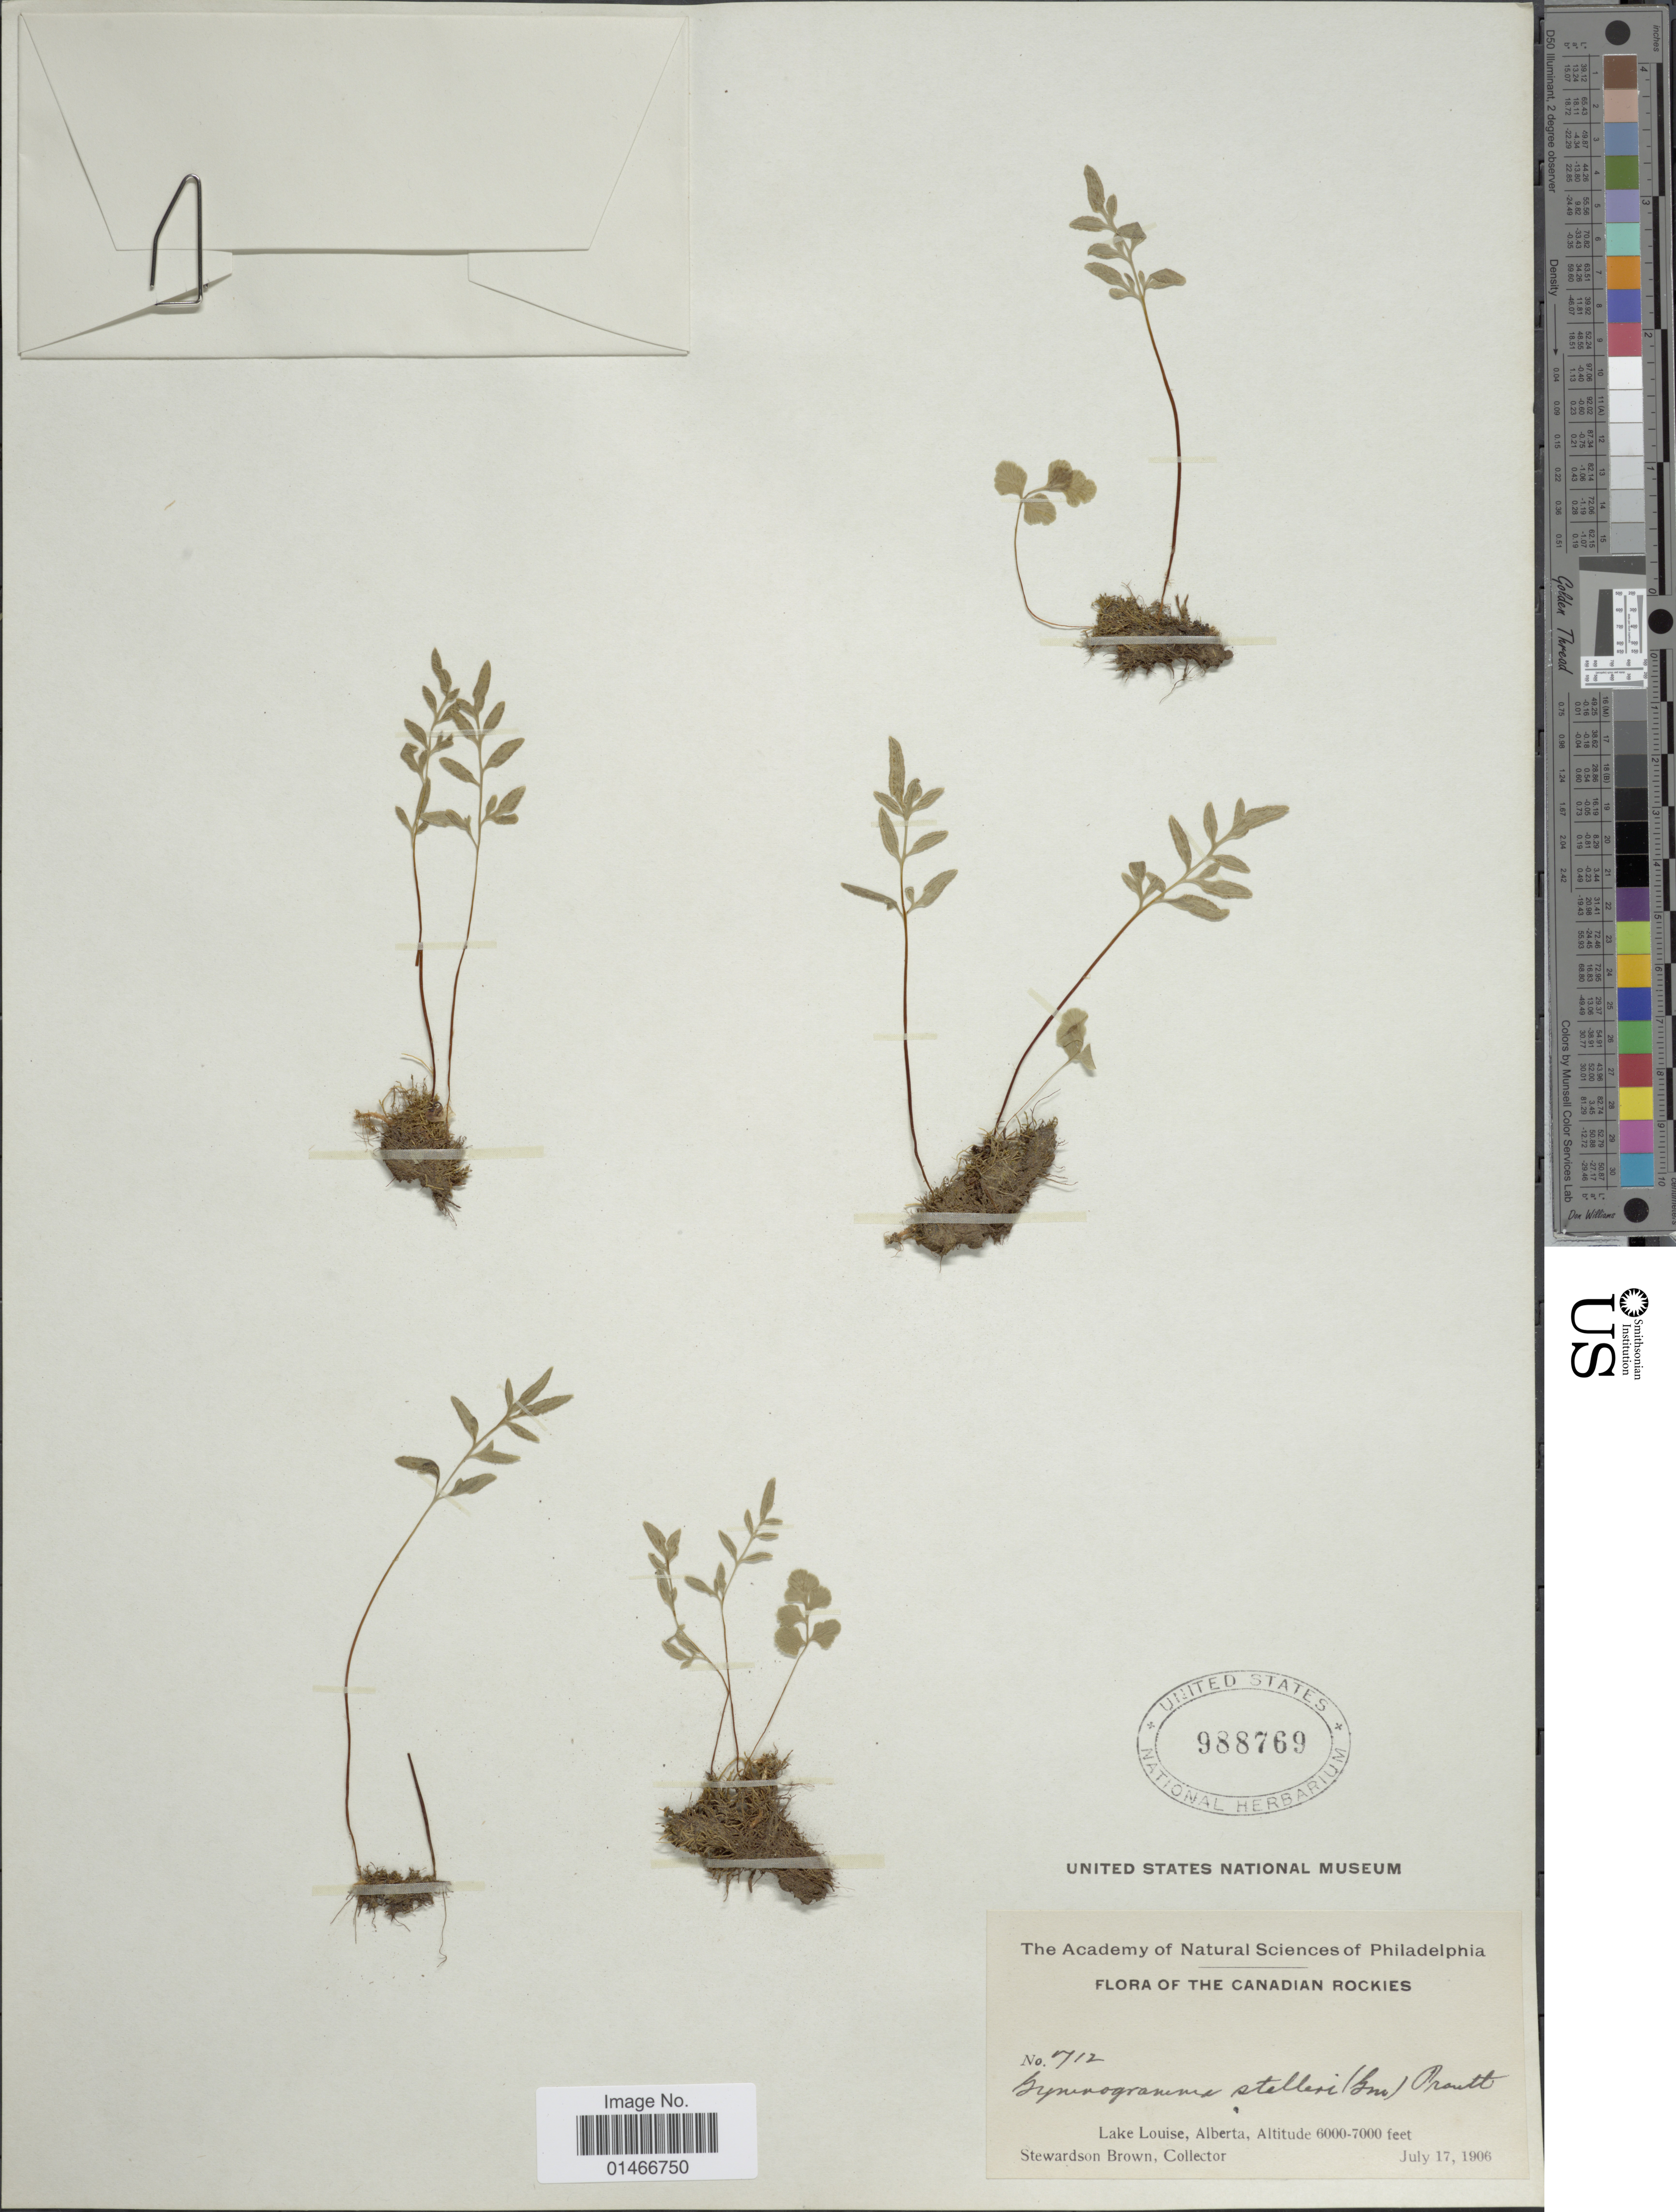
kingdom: Plantae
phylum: Tracheophyta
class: Polypodiopsida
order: Polypodiales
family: Pteridaceae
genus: Cryptogramma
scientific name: Cryptogramma stelleri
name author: (S.G. Gmel.) Prantl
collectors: S. Brown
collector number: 712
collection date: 1906-07-17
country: Canada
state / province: Alberta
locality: The Canadian Rockies. Lake Louise.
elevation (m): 1829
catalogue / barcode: US 988769